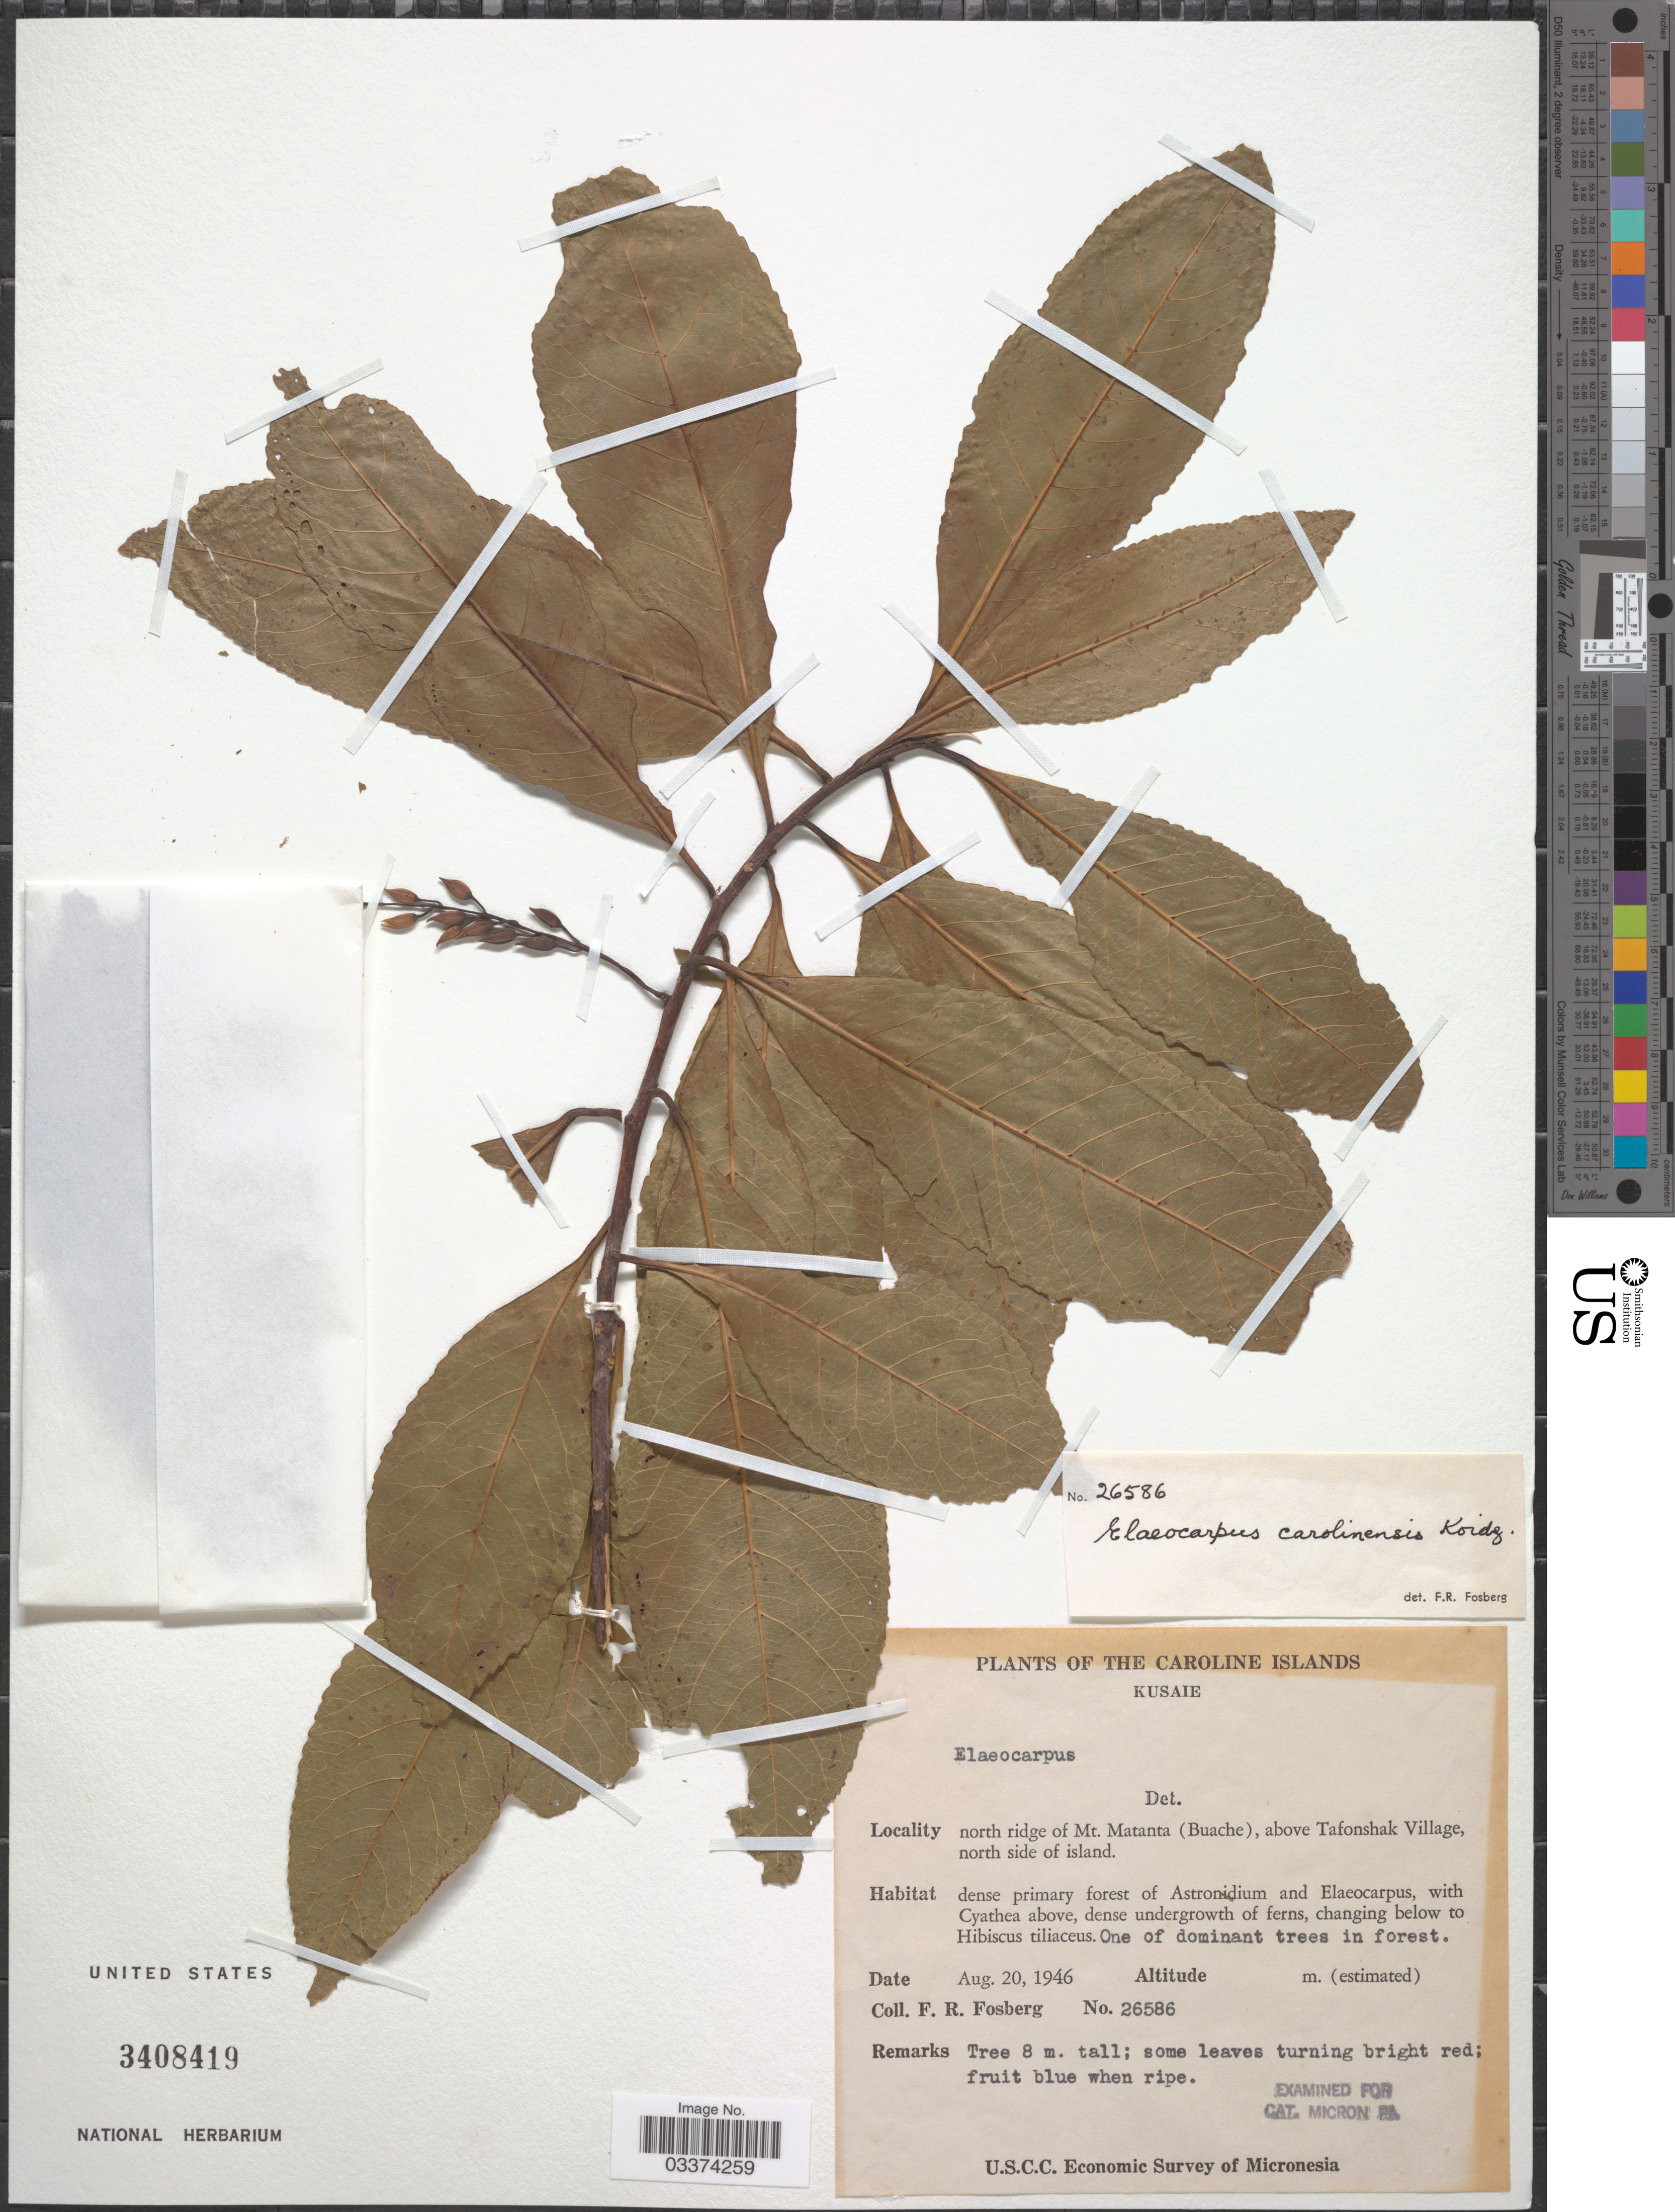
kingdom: Plantae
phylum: Tracheophyta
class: Magnoliopsida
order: Oxalidales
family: Elaeocarpaceae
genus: Elaeocarpus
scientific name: Elaeocarpus carolinensis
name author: Koidz.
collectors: F. R. Fosberg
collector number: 26586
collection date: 1946-08-20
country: Micronesia, Federated States of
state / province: Kosrae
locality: The Caroline Islands. Kusaie. North ridge of Mt. Matanta (Buache), above Tafonshak Village, north side of island.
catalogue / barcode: US 3408419